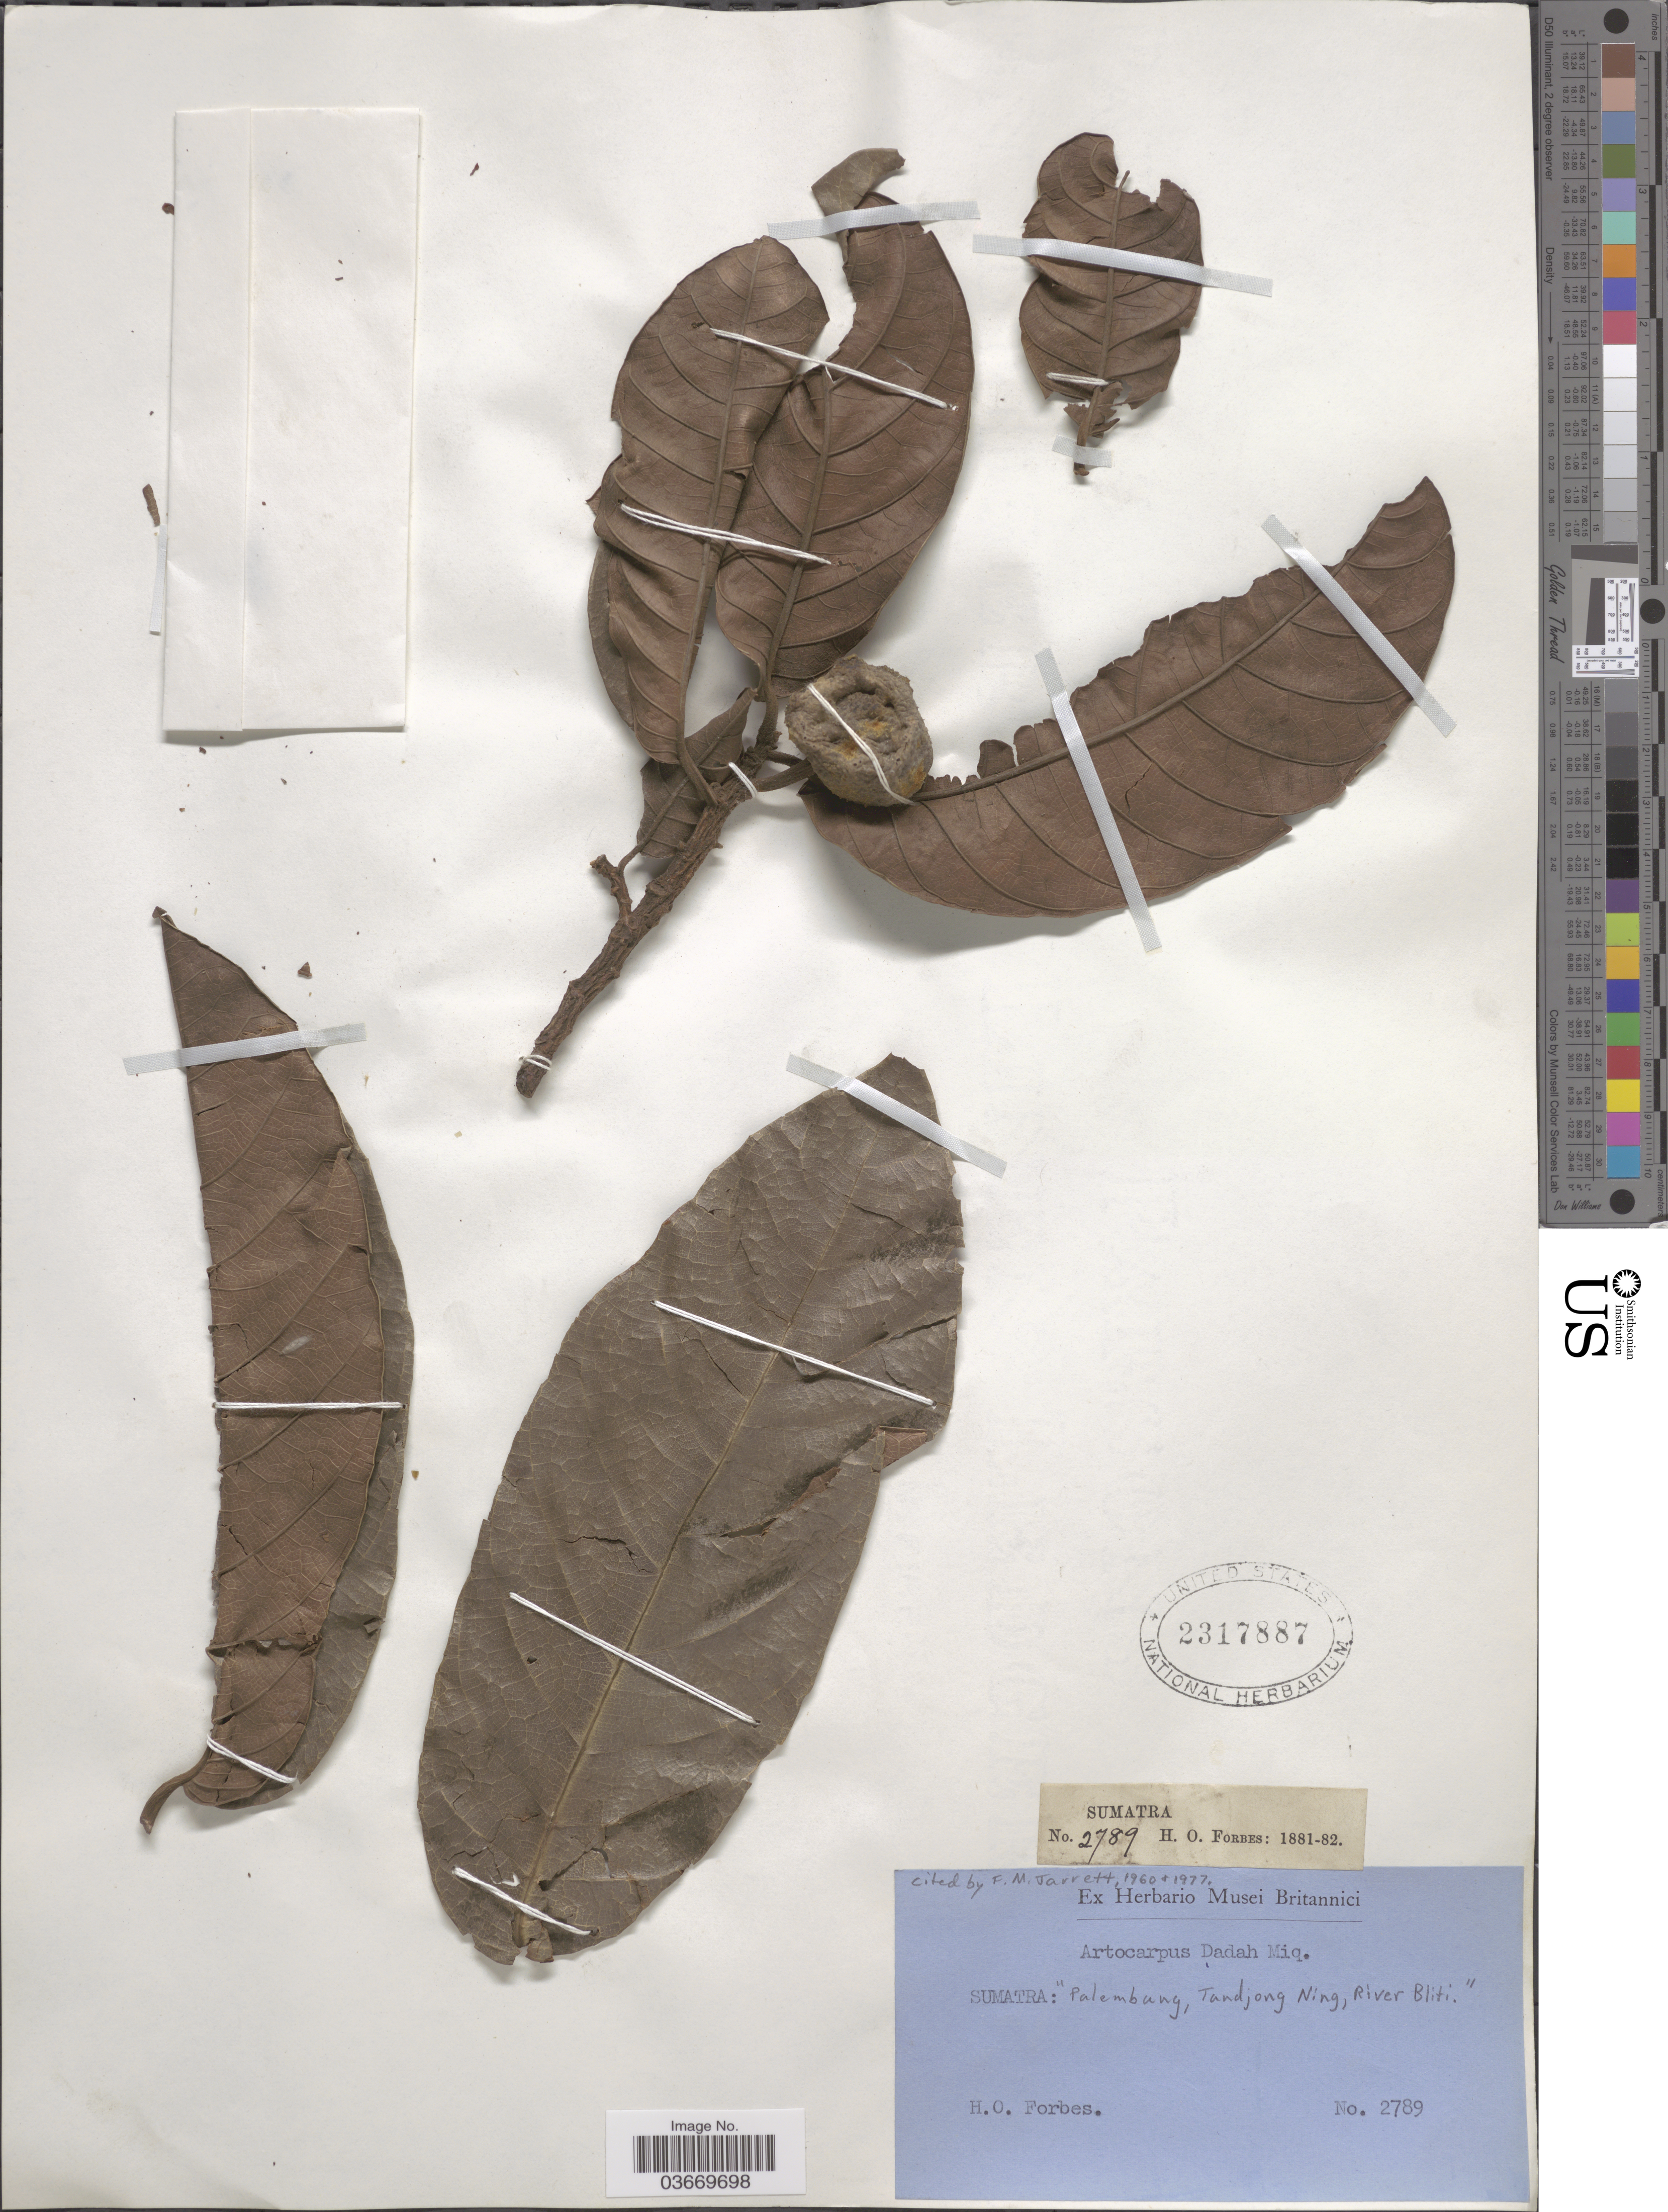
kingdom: Plantae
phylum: Tracheophyta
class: Magnoliopsida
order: Rosales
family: Moraceae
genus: Artocarpus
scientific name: Artocarpus dadah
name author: Miq.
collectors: H. O. Forbes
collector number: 2789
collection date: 1881/1882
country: Indonesia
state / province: Sumatra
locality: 'Palembang, Tandjong Ning, River Bliti.'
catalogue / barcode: US 2317887